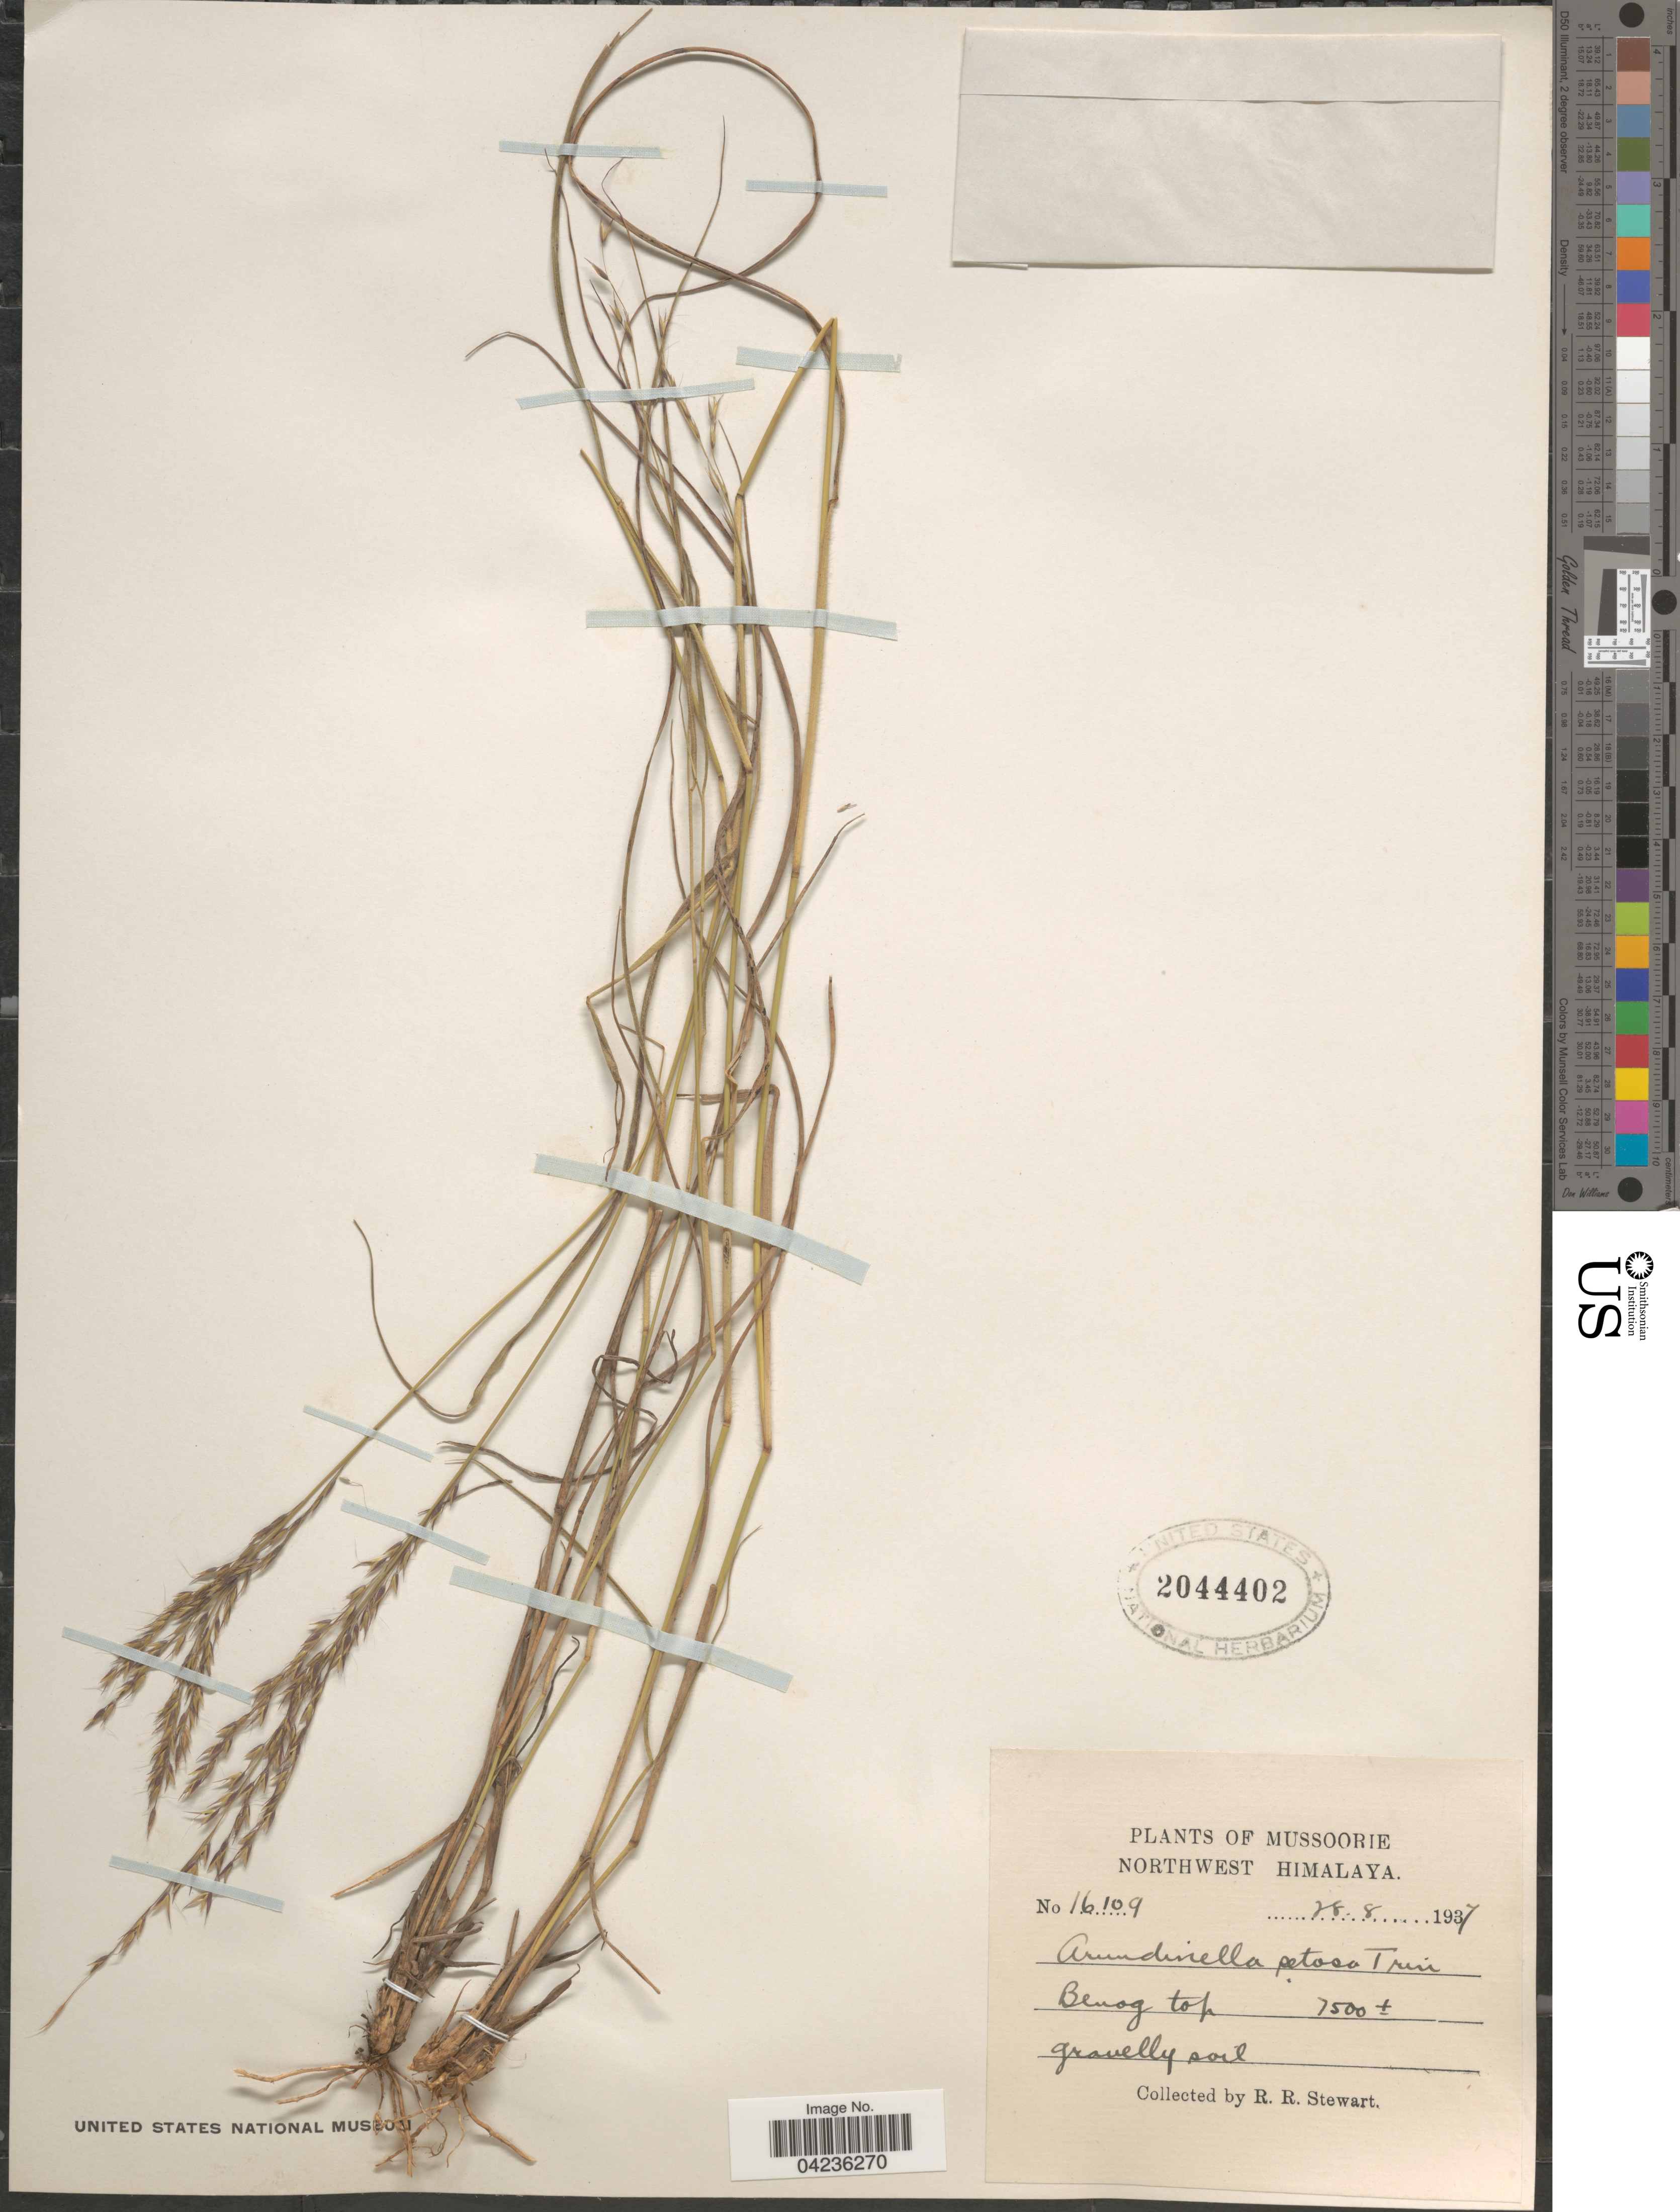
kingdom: Plantae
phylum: Tracheophyta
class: Liliopsida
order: Poales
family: Poaceae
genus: Arundinella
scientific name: Arundinella setosa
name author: Trin.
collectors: R. Stewart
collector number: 16109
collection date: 1937-08-28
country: India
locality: Mussoorie. Northwest Himalaya. Benog top.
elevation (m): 2286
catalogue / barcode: US 2044402